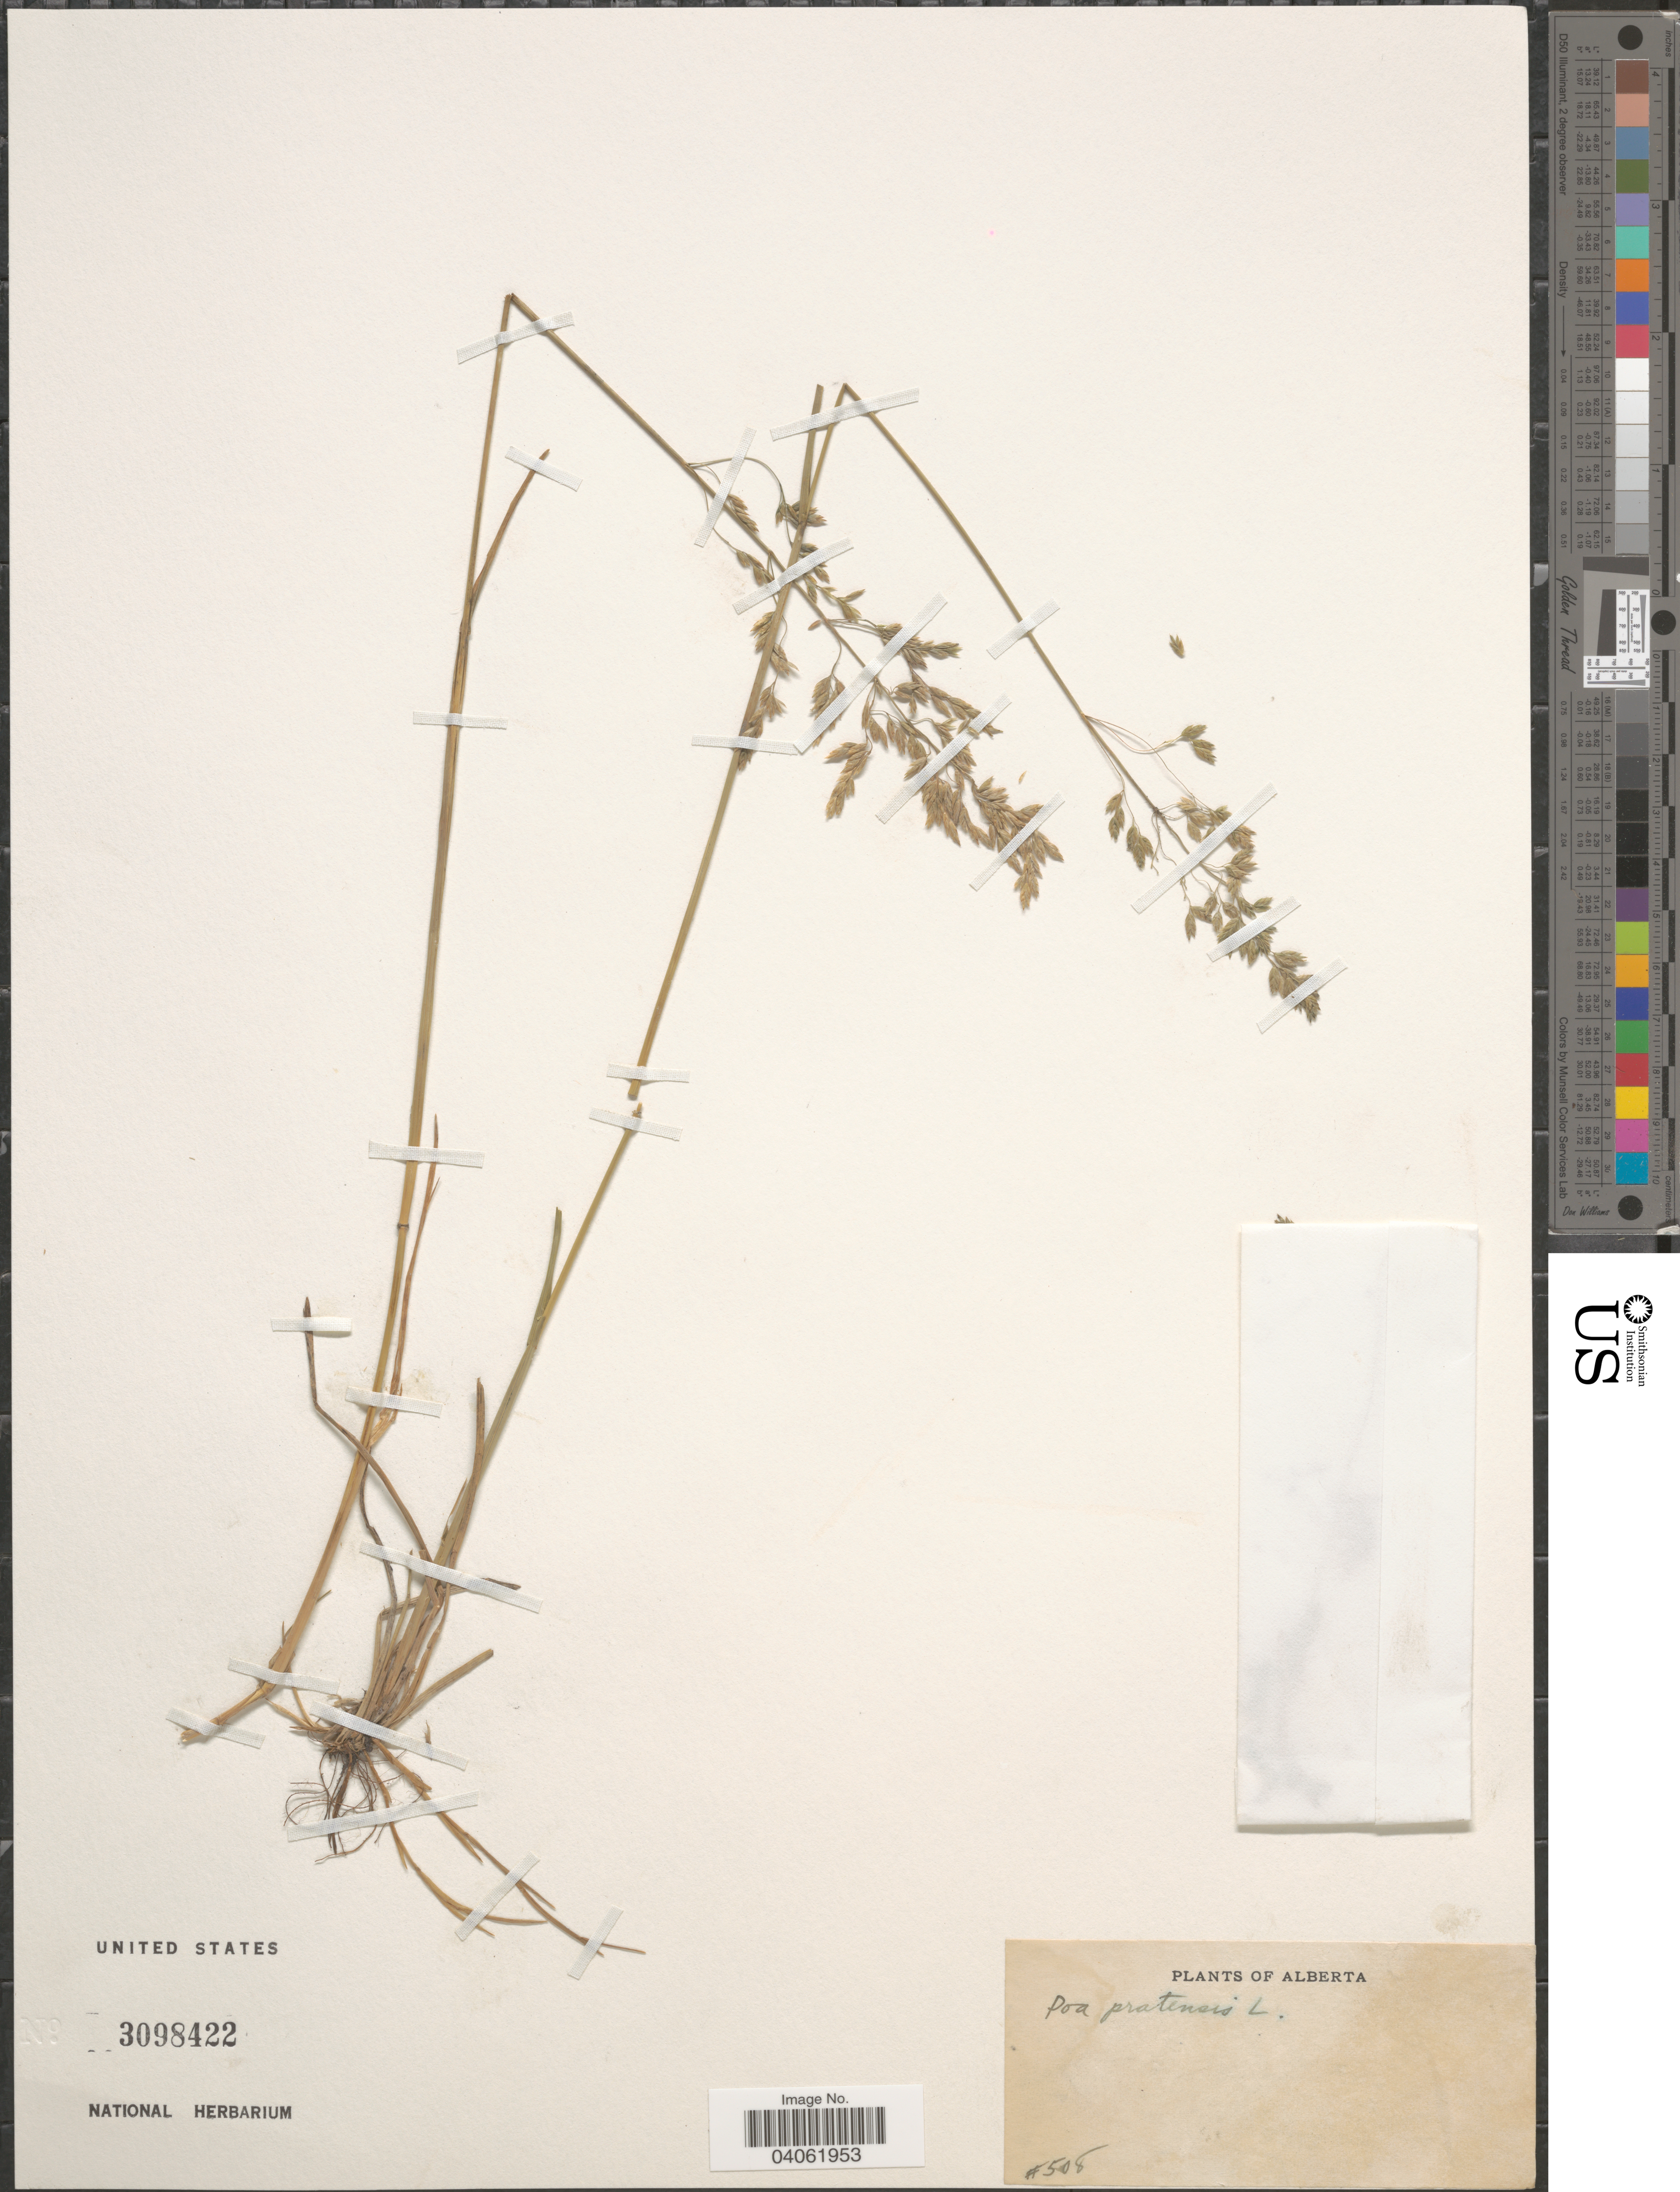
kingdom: Plantae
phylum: Tracheophyta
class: Liliopsida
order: Poales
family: Poaceae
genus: Poa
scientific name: Poa pratensis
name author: L.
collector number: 508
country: Canada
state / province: Alberta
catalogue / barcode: US 3098422